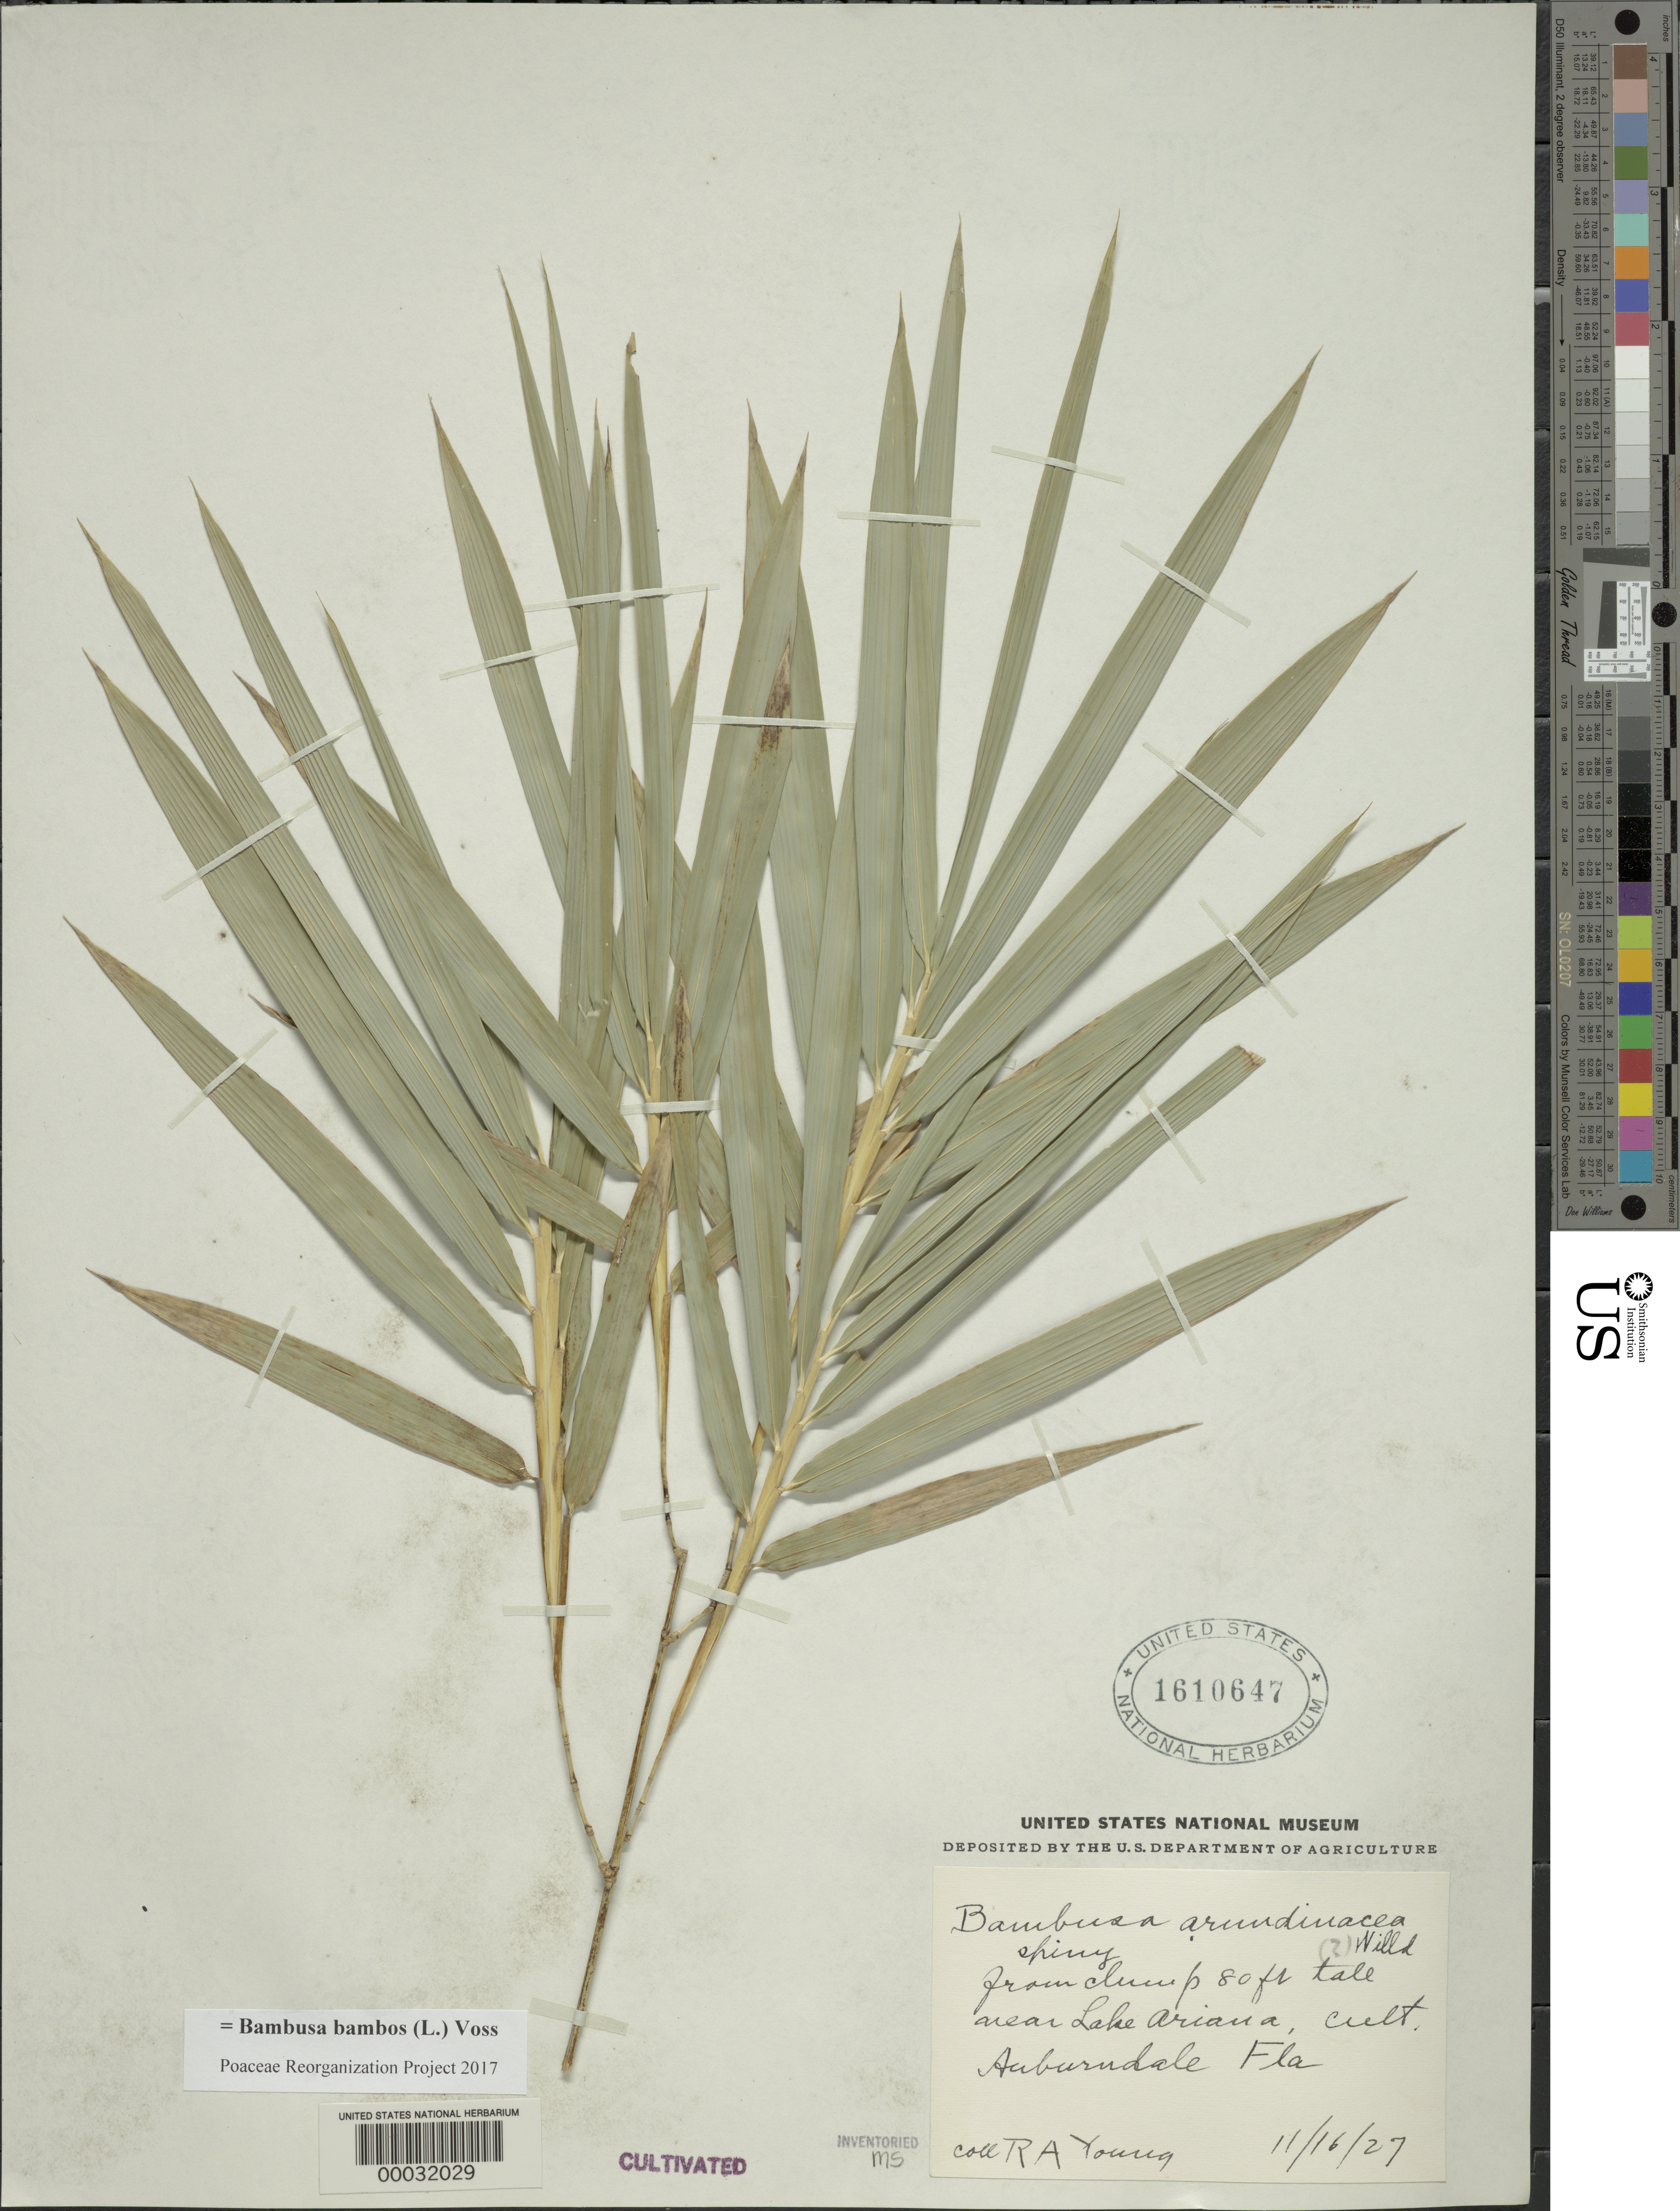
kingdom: Plantae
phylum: Tracheophyta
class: Liliopsida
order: Poales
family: Poaceae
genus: Bambusa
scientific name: Bambusa bambos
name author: (L.) Voss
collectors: R. A. Young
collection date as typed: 16 Nov 1927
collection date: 1927-11-16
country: United States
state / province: Florida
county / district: Polk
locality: Auburndale, lake ariaua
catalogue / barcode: US 1610647